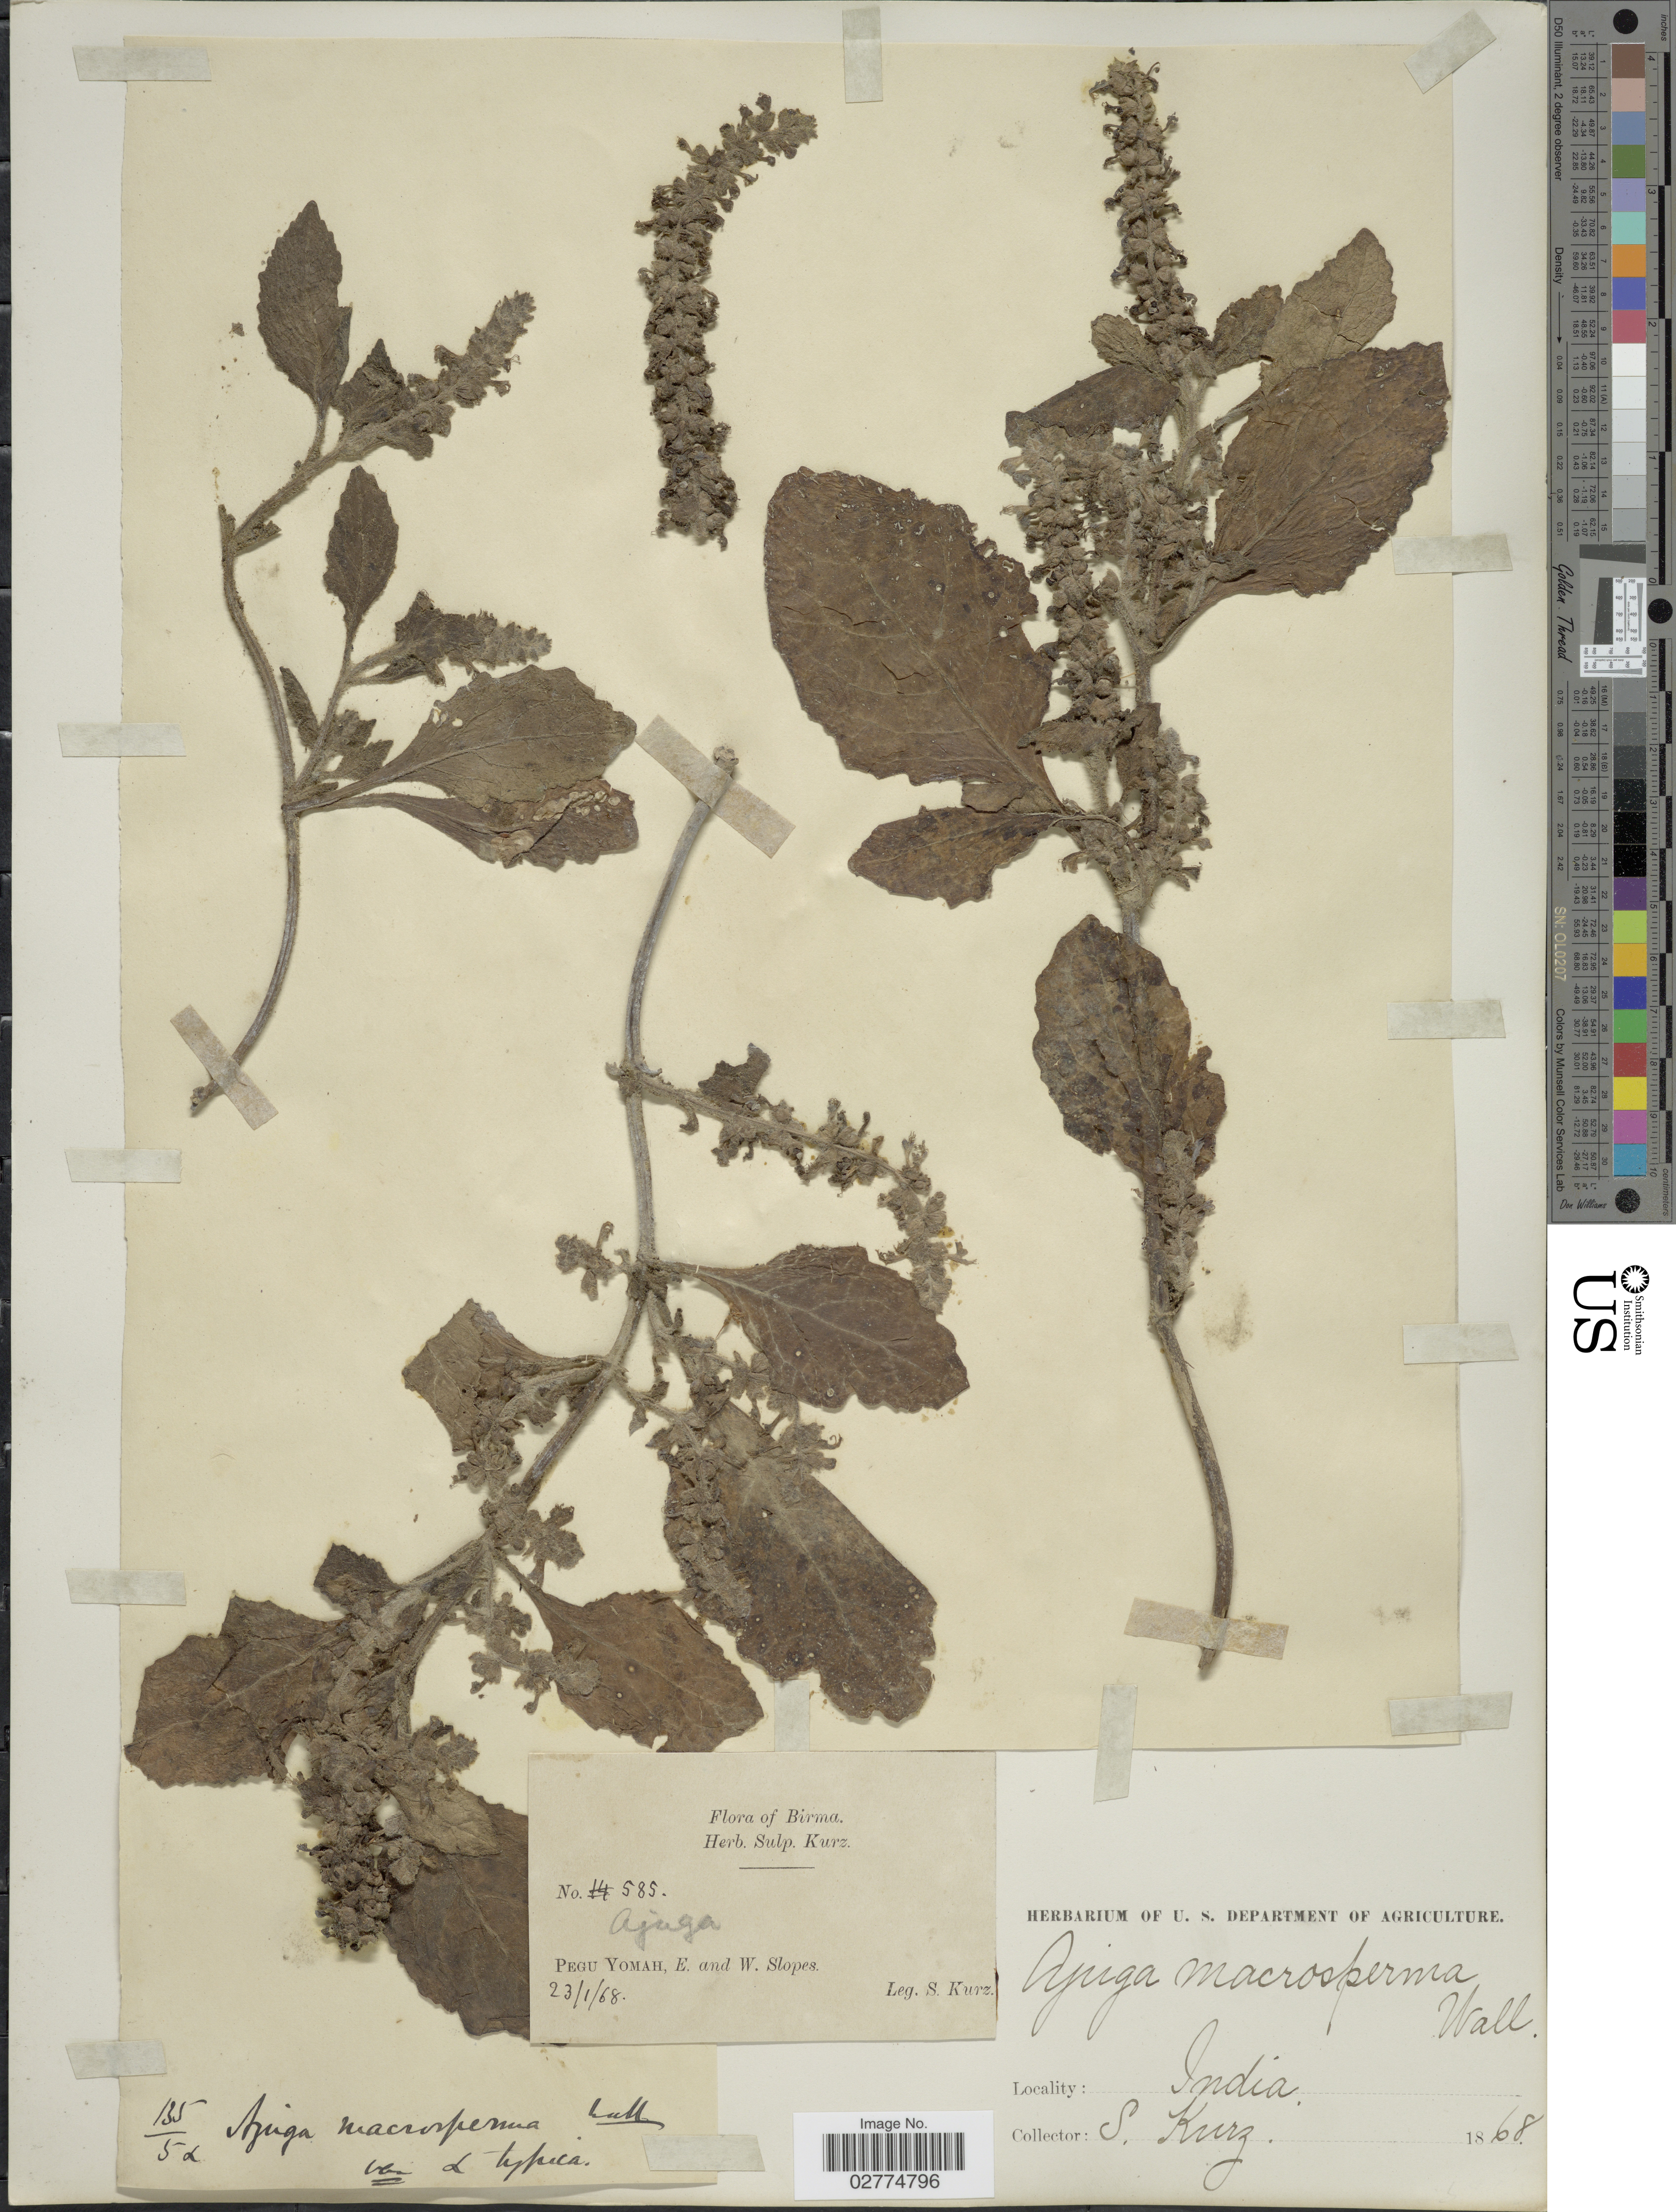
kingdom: Plantae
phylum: Tracheophyta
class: Magnoliopsida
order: Lamiales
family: Lamiaceae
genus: Ajuga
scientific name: Ajuga macrosperma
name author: Wall.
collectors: S. Kurz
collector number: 585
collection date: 1868-01-23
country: Myanmar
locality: Birma, Pegu Yomah, E. and W. Slopes, India.